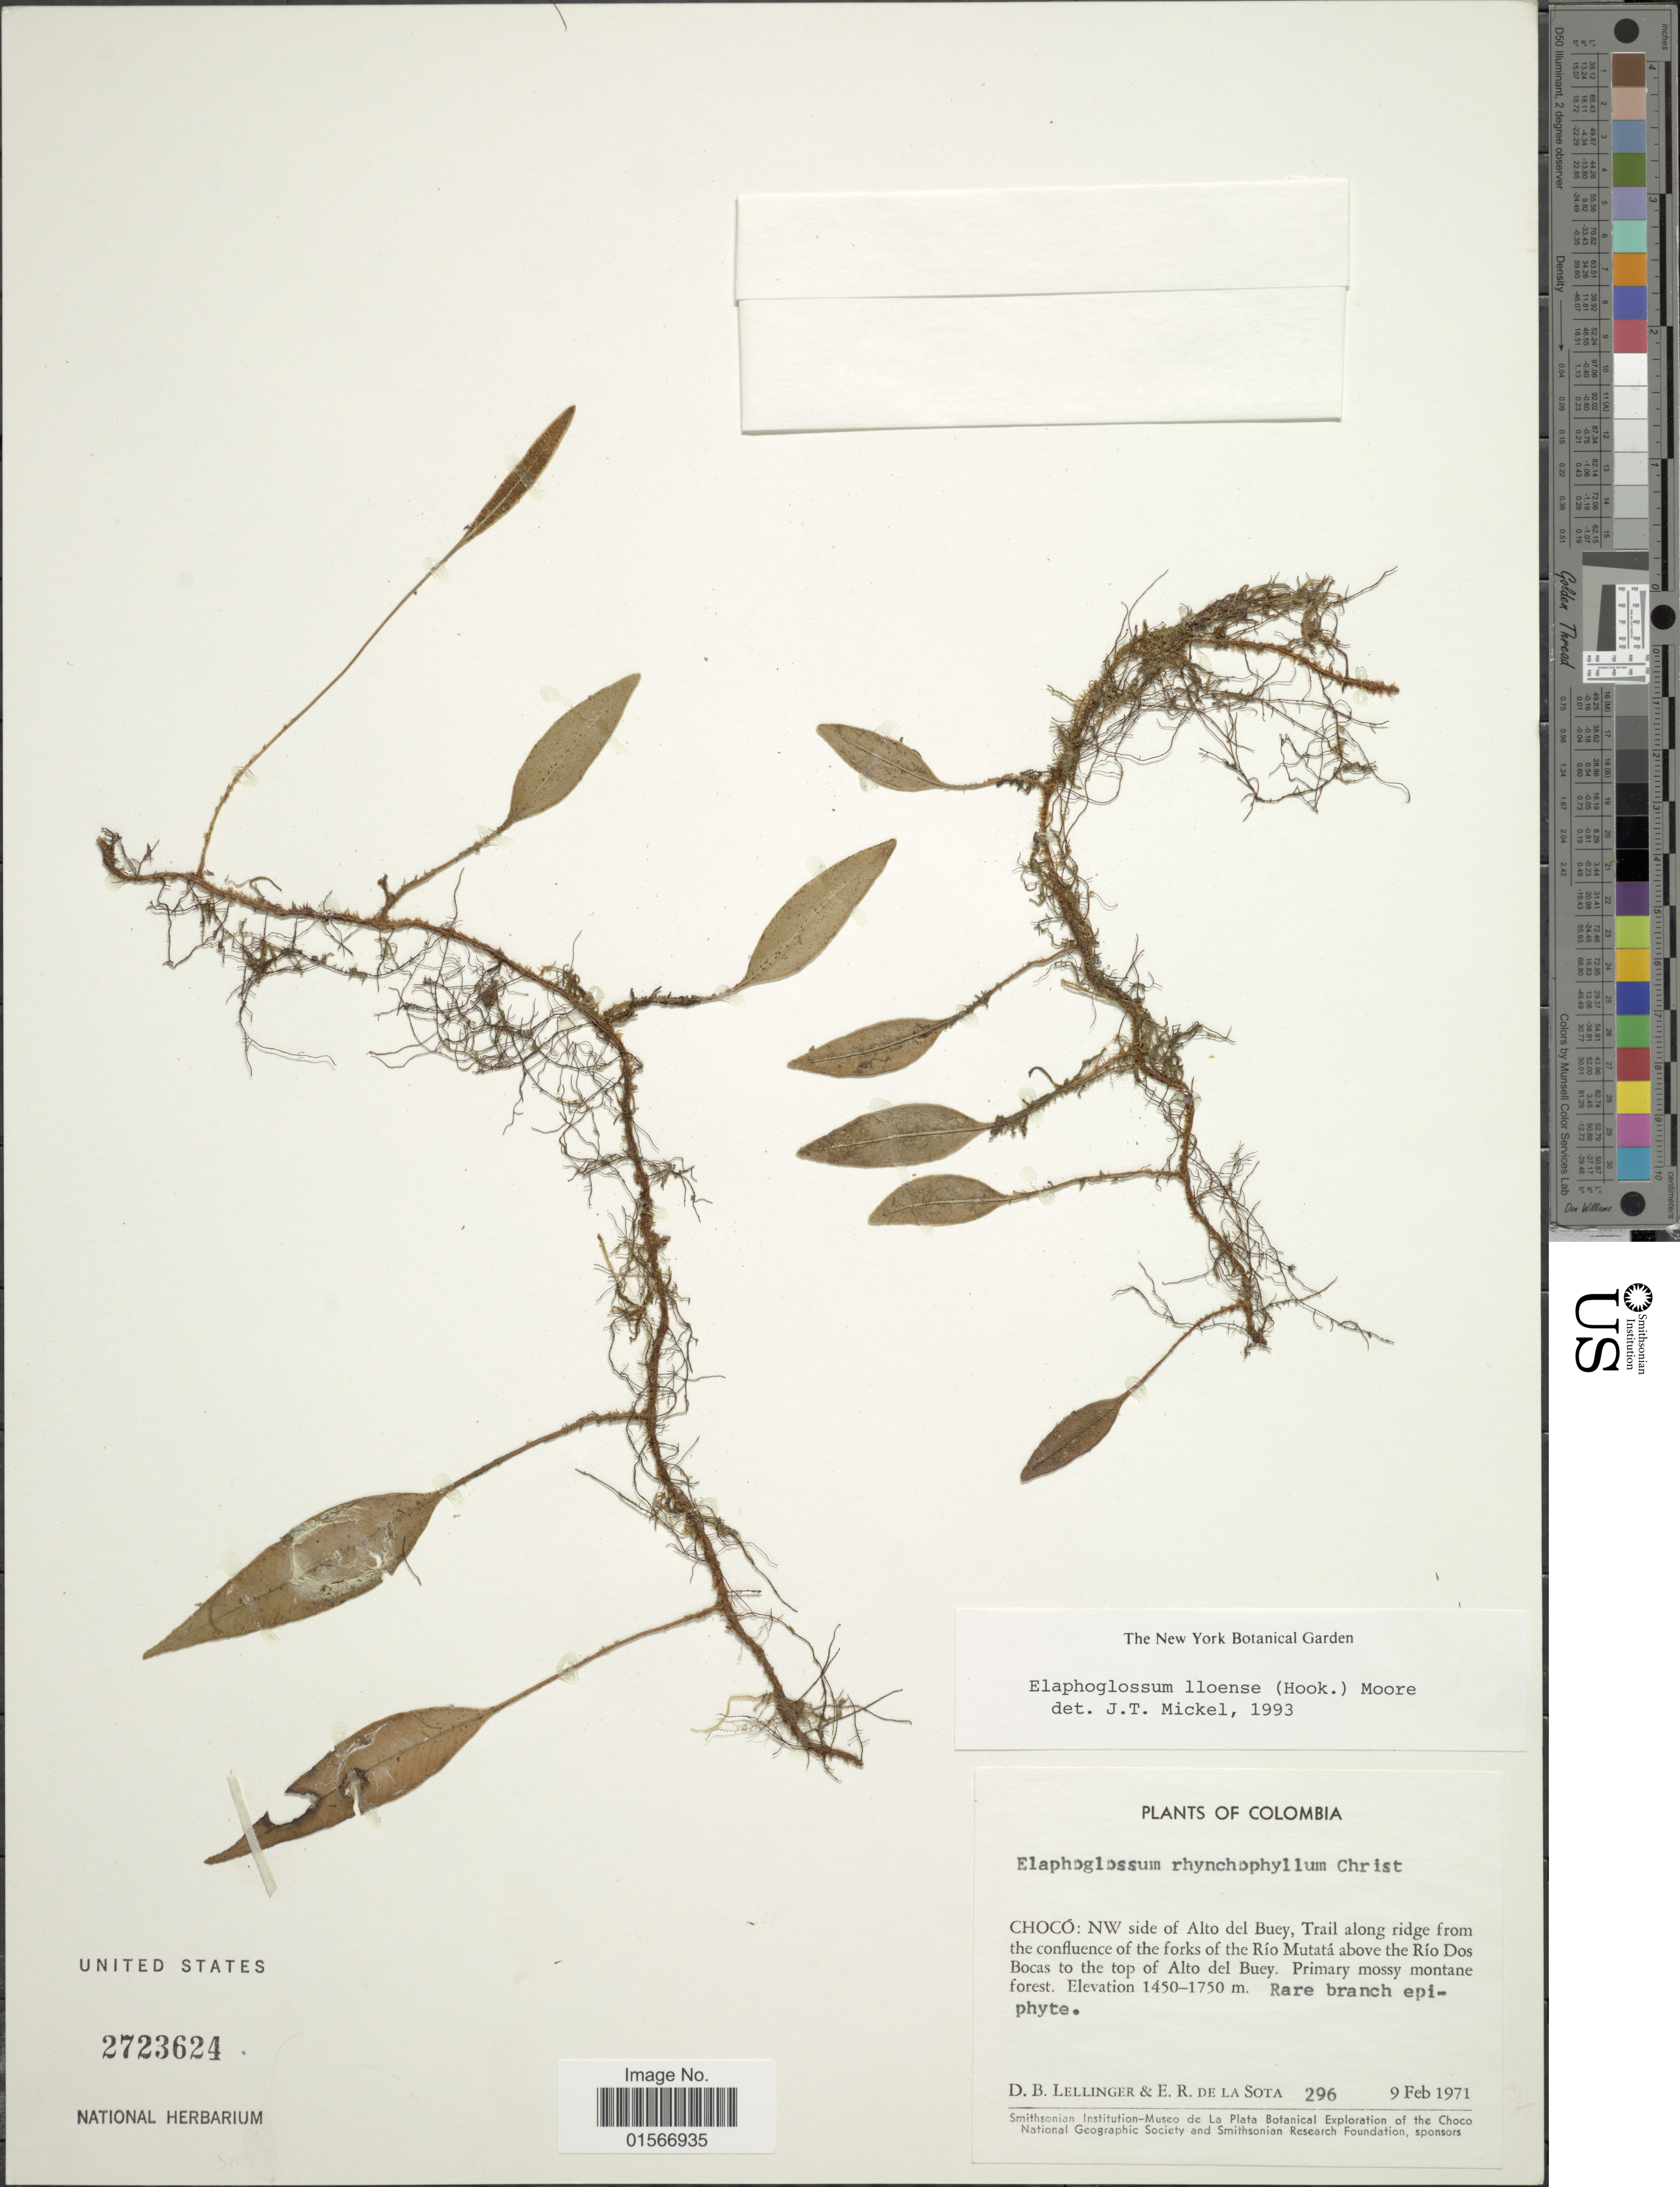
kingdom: Plantae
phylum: Tracheophyta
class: Polypodiopsida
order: Polypodiales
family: Dryopteridaceae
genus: Elaphoglossum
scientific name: Elaphoglossum lloense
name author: (Hook.) T. Moore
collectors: D. B. Lellinger & E. R. de la Sota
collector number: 296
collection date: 1971-02-09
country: Colombia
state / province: Chocó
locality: NW side of Alto del Buey, TRail along ridg from the confluence of the forks of the Río Mutatá above the Río Dos Bocas to the top of Alto del Buey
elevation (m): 1450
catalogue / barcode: US 2723624